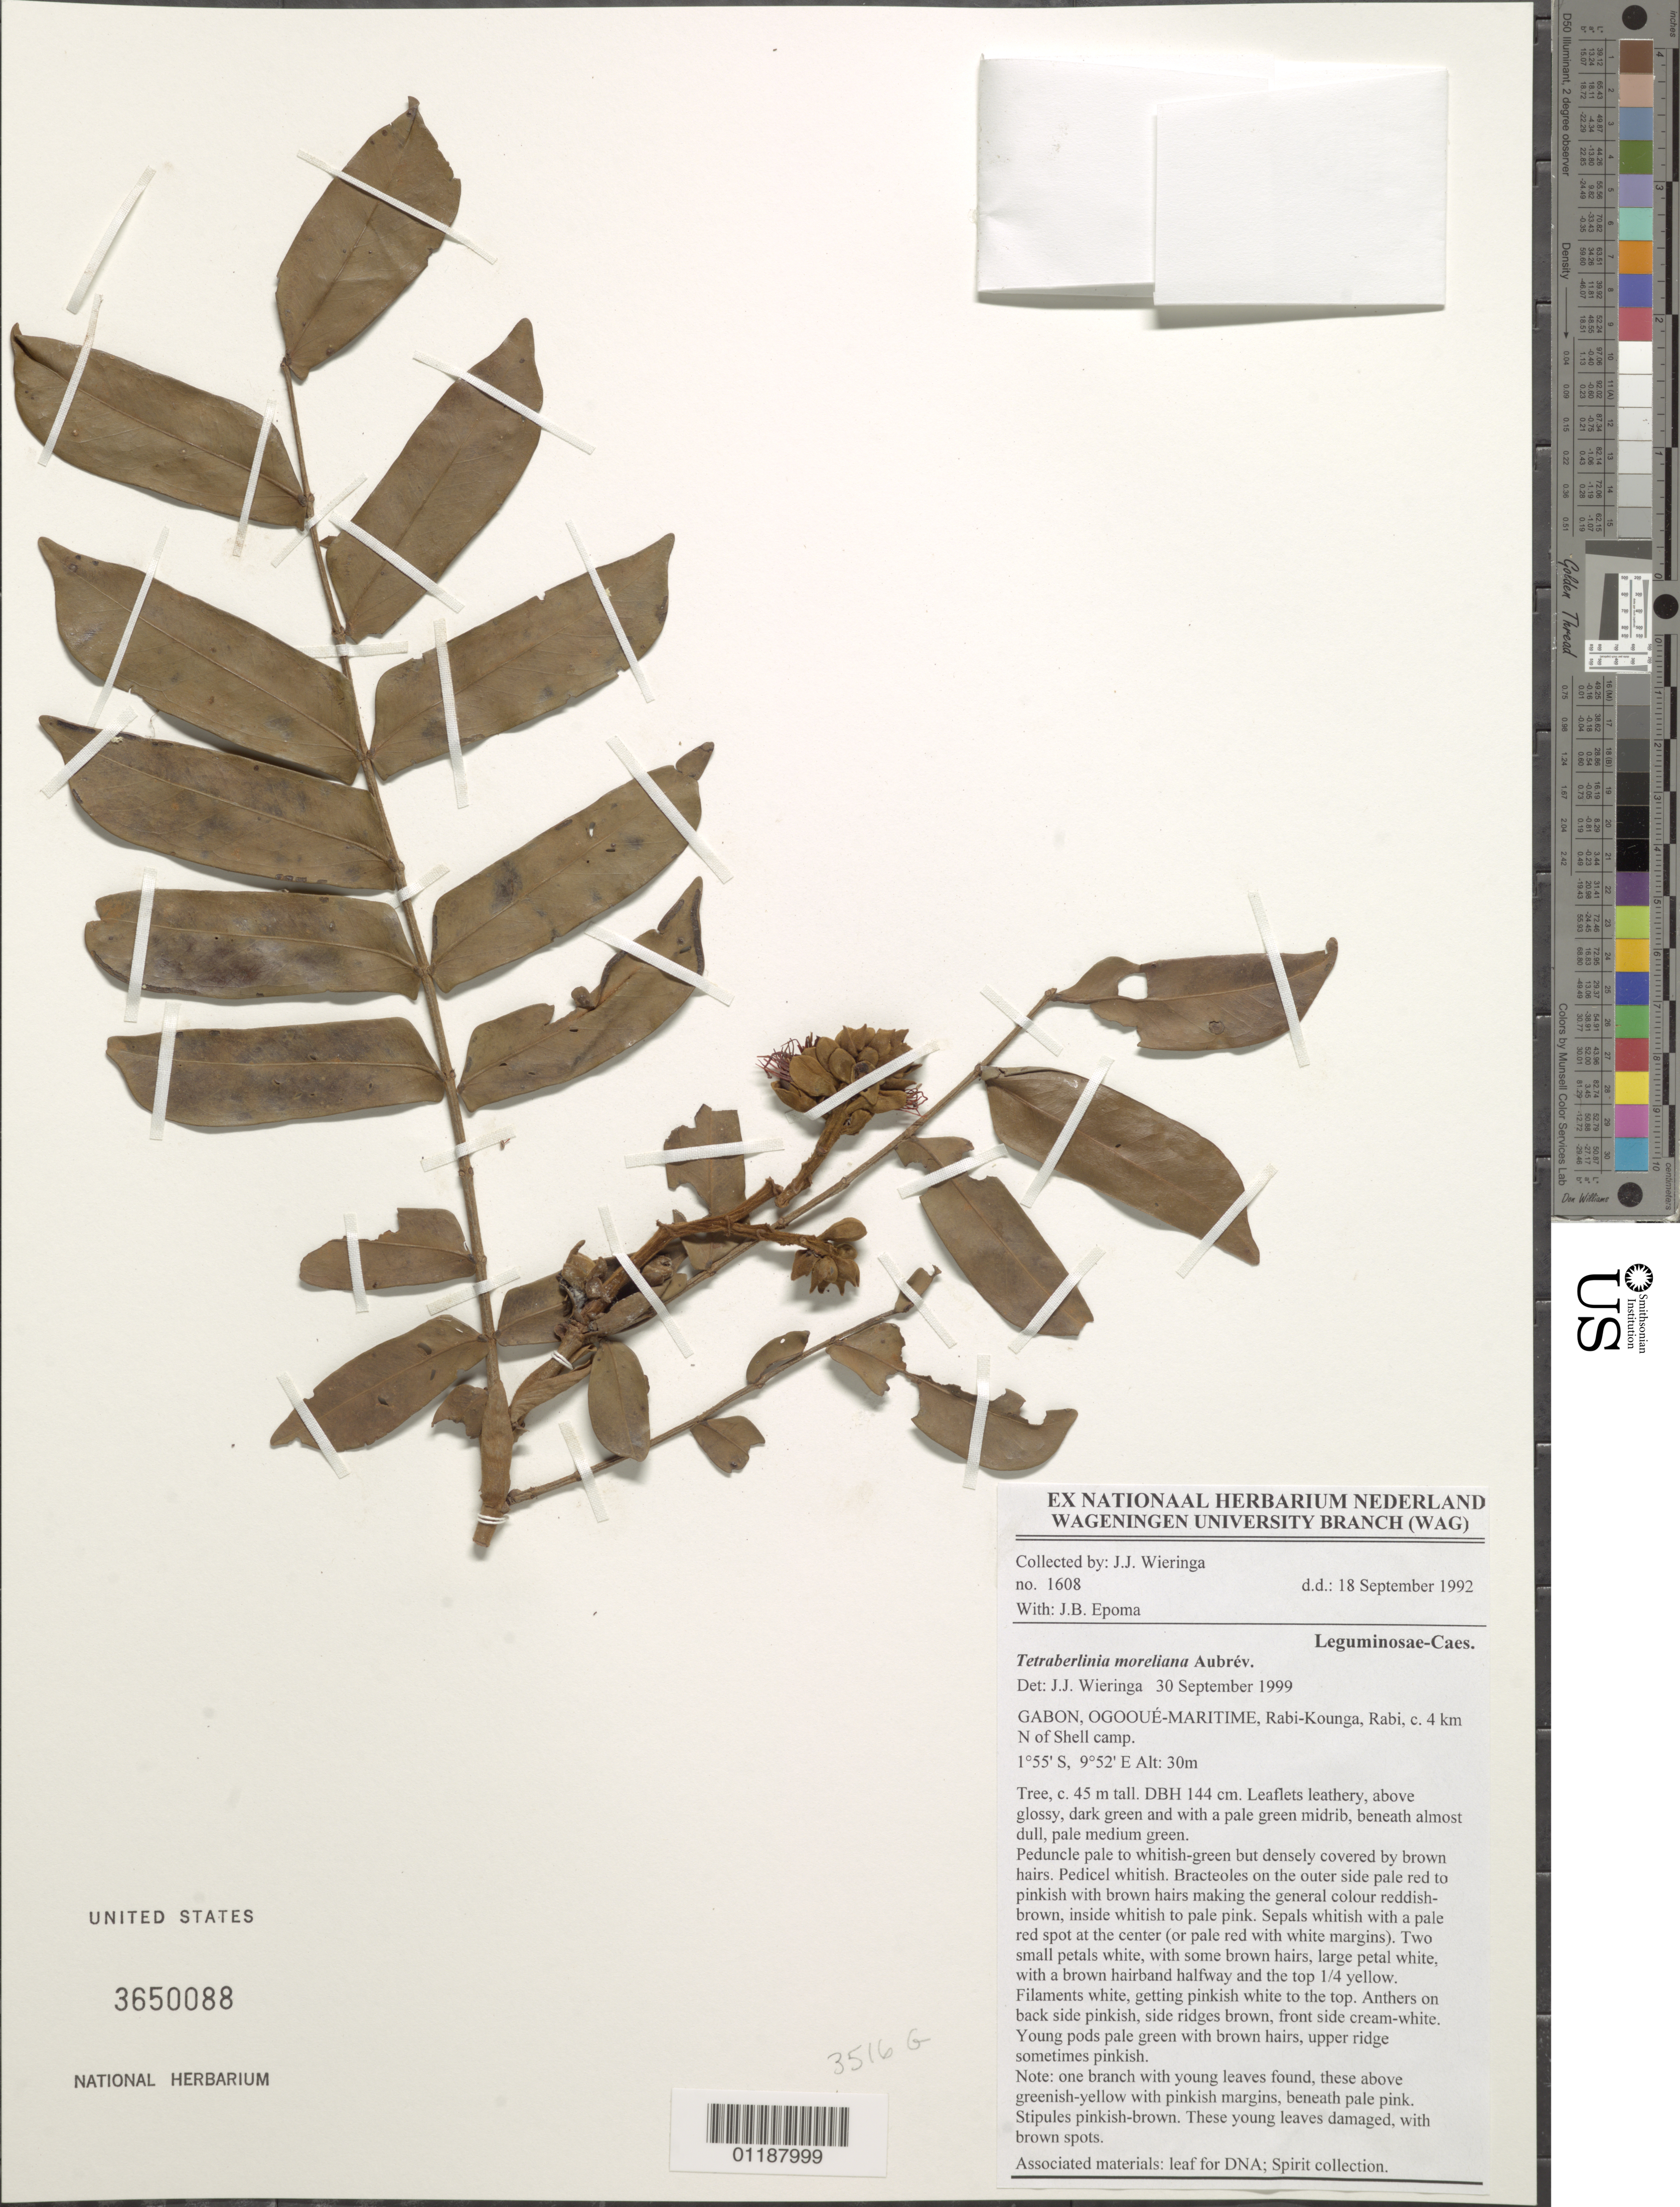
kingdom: Plantae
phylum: Tracheophyta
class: Magnoliopsida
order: Fabales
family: Fabaceae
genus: Tetraberlinia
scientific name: Tetraberlinia moreliana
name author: Aubrév.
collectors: J. J. Wieringa & J. Epoma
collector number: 1608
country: Gabon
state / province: Ogooué-maritime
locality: Rabi-Kounga, Rabi, N of Shell Camp.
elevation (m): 30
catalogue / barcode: US 3650088